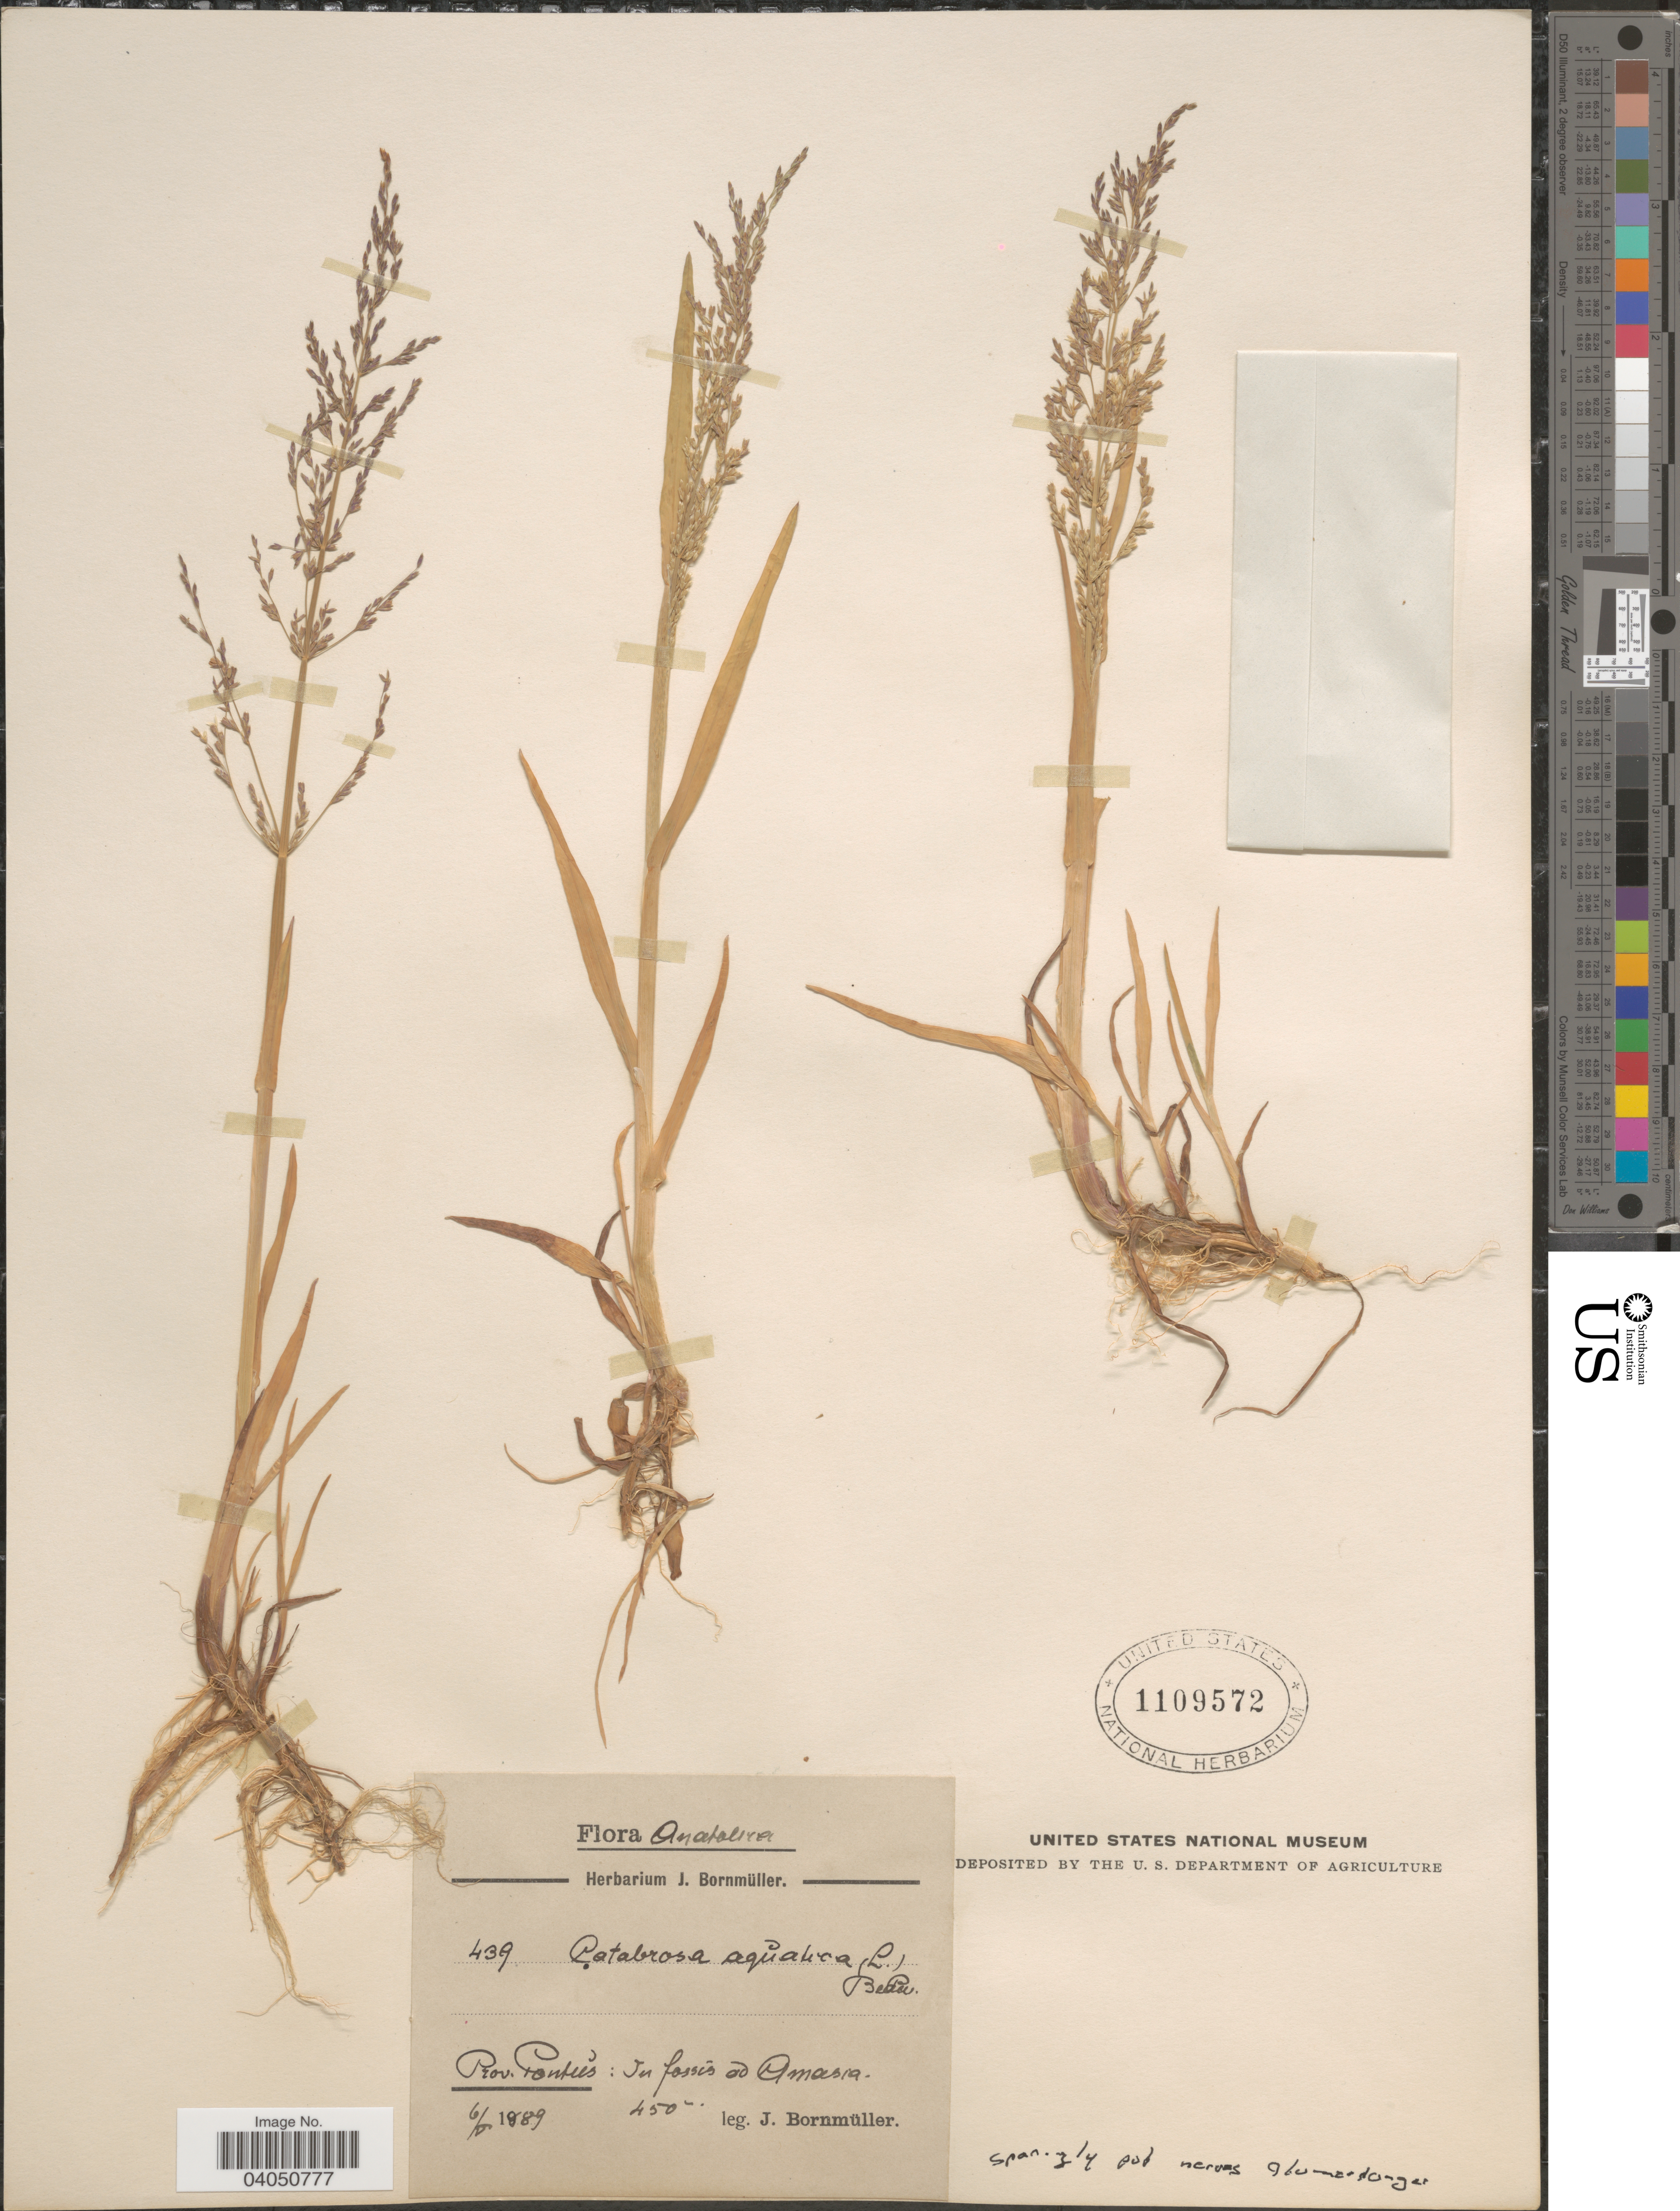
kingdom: Plantae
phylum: Tracheophyta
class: Liliopsida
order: Poales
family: Poaceae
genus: Catabrosa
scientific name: Catabrosa aquatica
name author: (L.) P. Beauv.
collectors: J. Bornmüller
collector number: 439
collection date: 1889-05-06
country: Turkey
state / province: Amasya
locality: Anatolica. Prov. Pontus: In fossis ad Amasia.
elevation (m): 450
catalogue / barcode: US 1109572